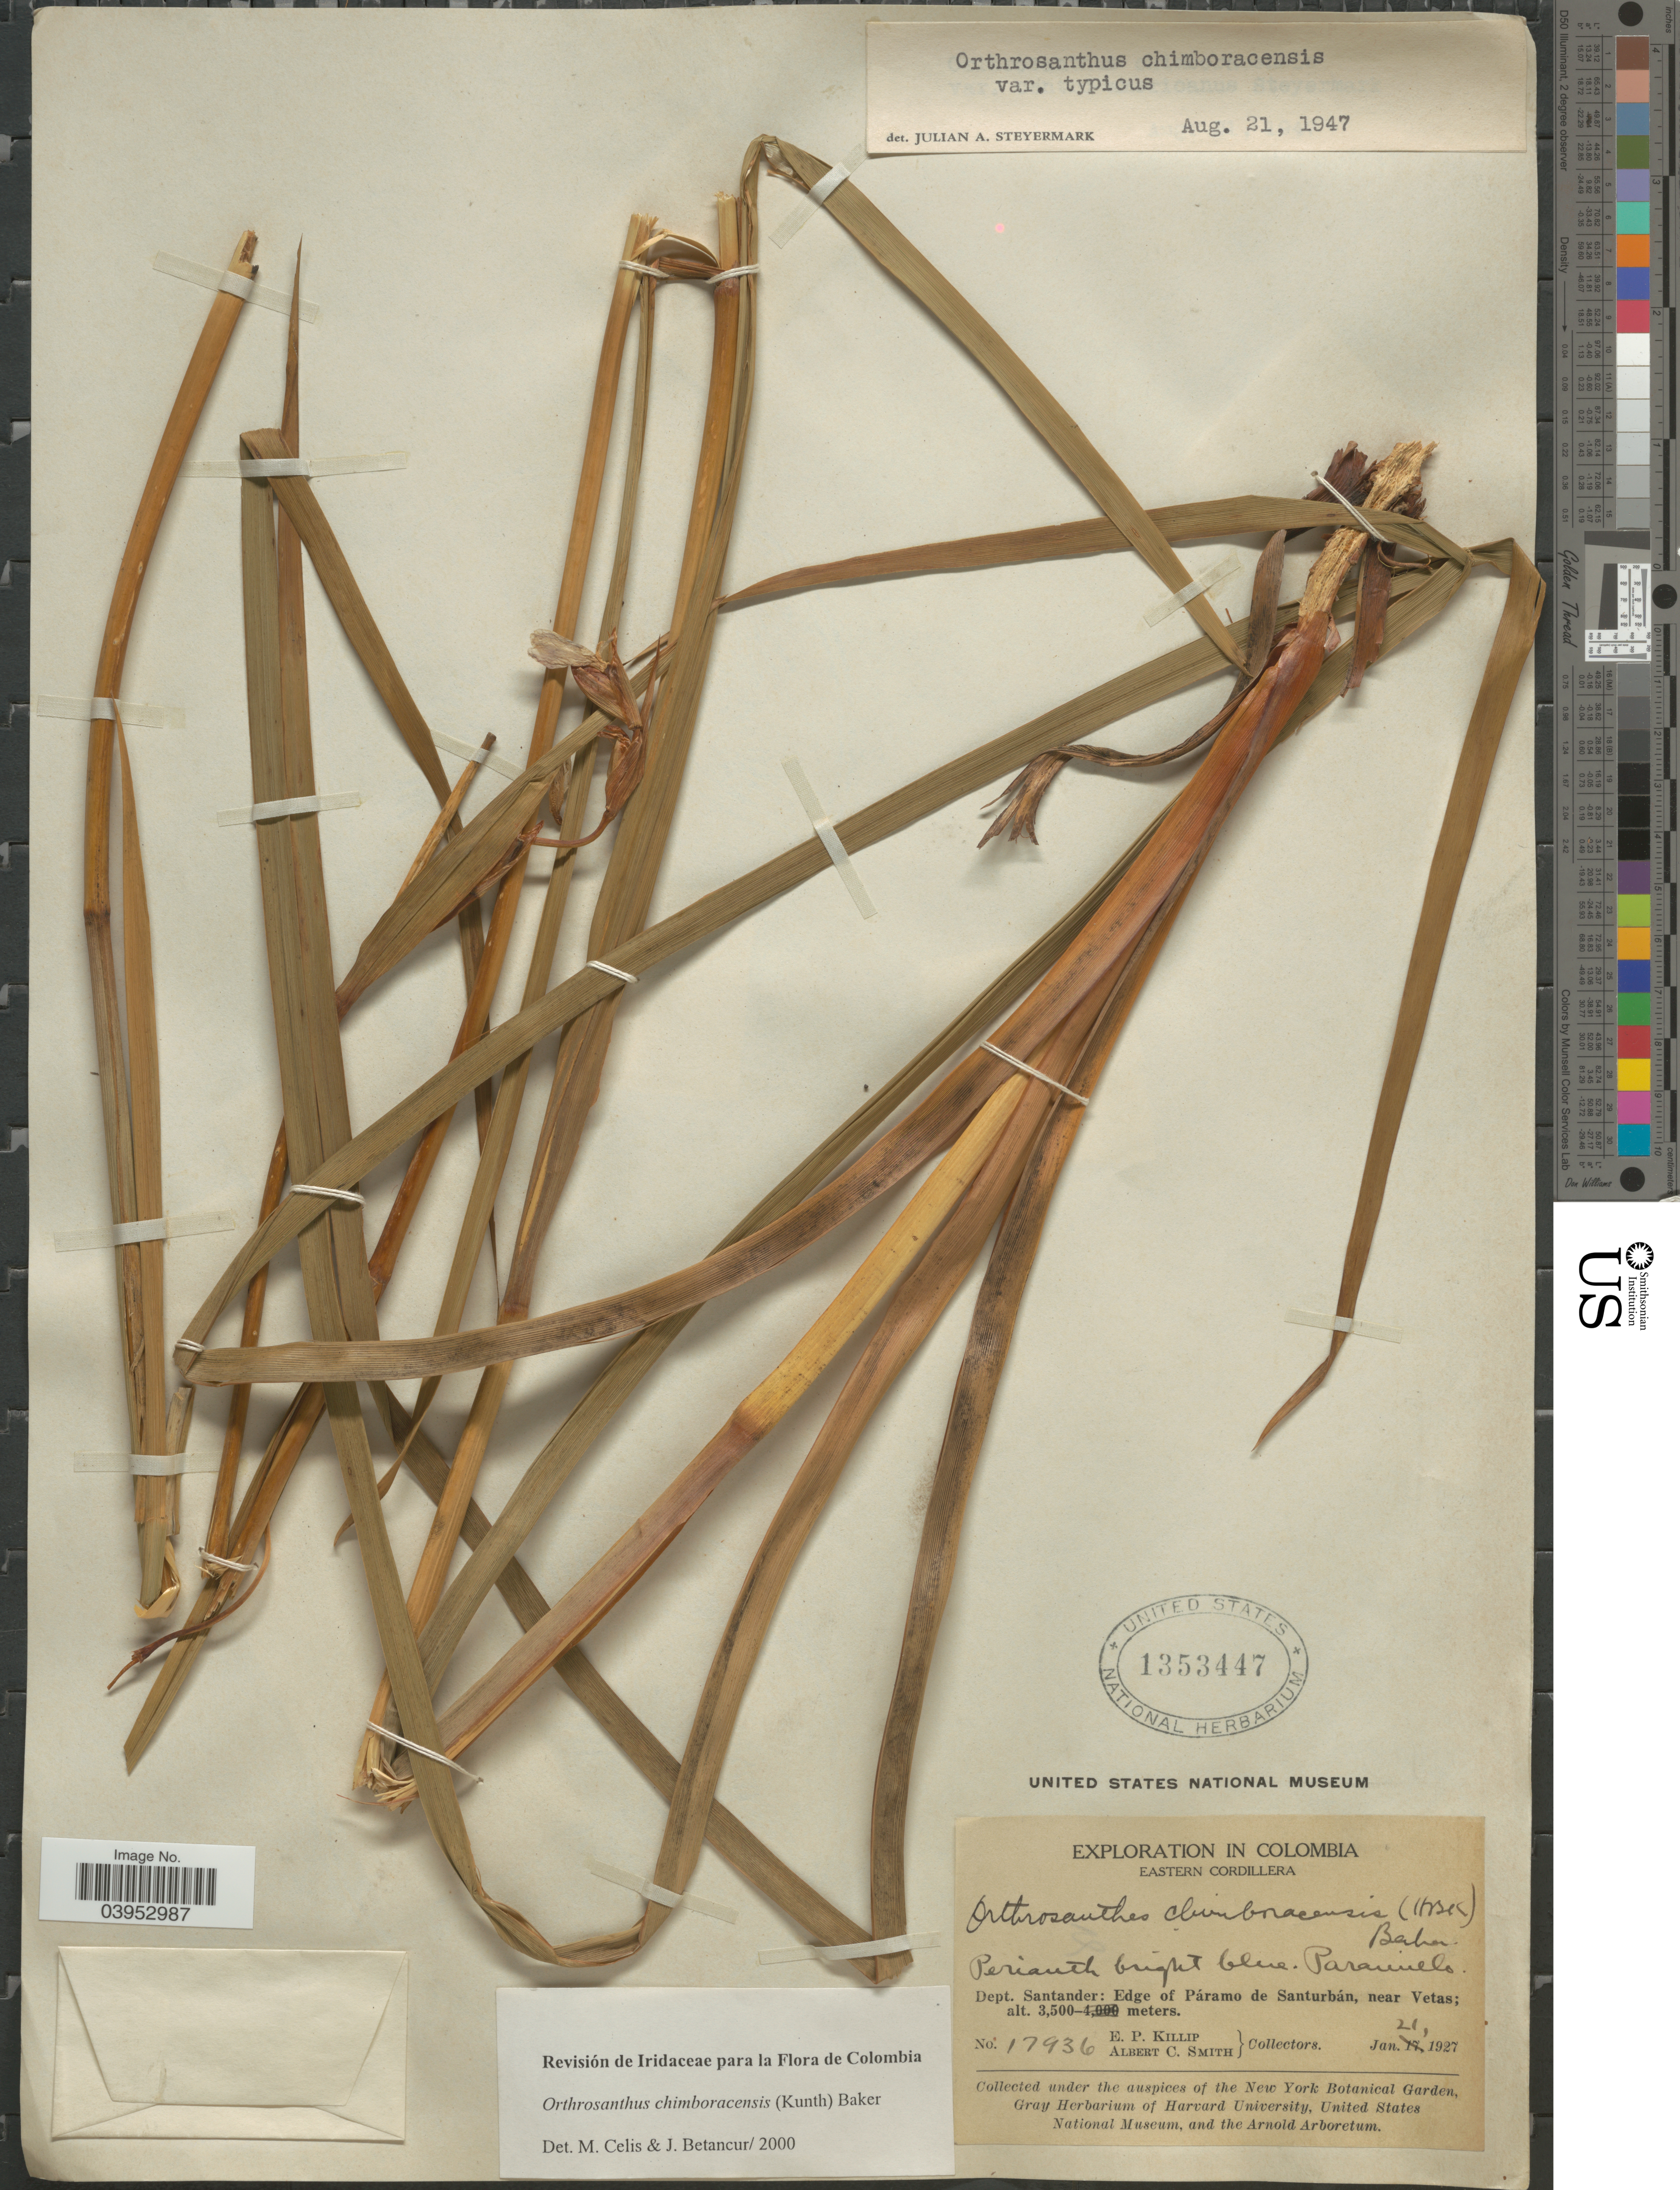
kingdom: Plantae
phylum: Tracheophyta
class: Liliopsida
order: Asparagales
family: Iridaceae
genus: Orthrosanthus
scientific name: Orthrosanthus chimboracensis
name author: (Kunth) Baker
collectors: E. P. Killip & A. C. Smith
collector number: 17936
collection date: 1927-01-21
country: Colombia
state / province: Santander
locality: Eastern Cordillera. Dept. Santander: Edge of Páramo de Santurbán, near Vetas.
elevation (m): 3500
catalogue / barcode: US 1353447